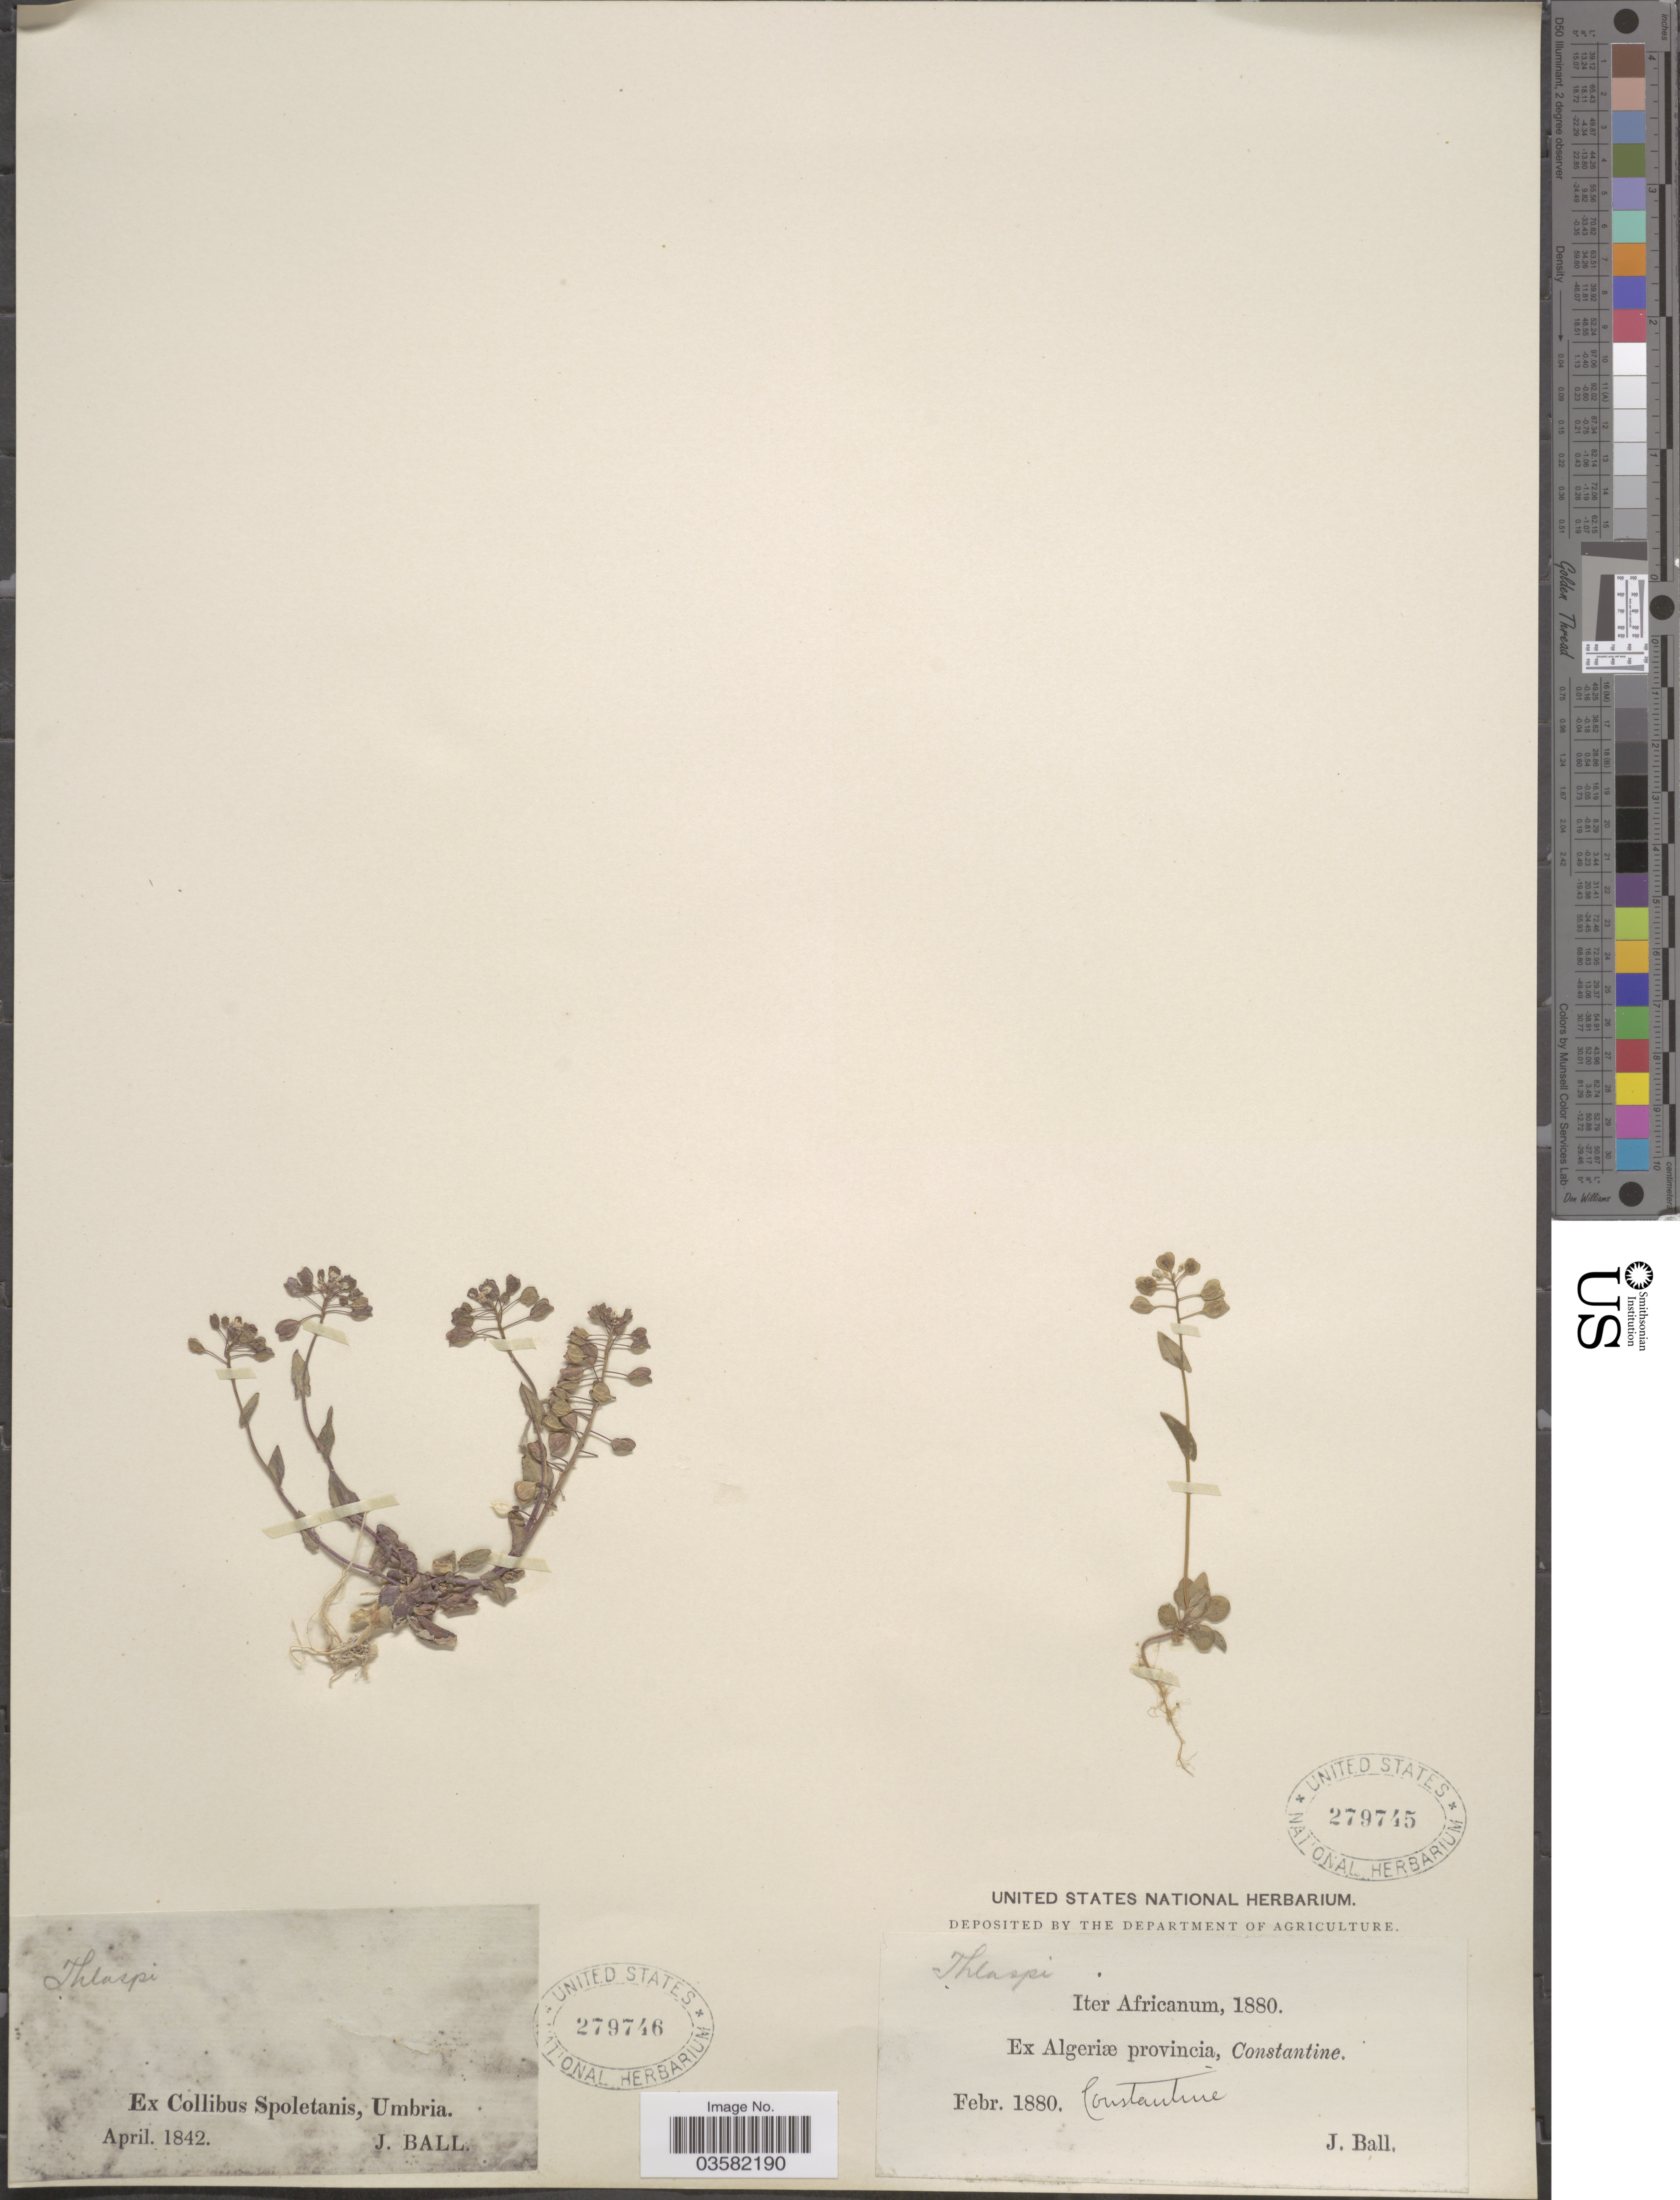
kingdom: Plantae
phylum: Tracheophyta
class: Magnoliopsida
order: Brassicales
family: Brassicaceae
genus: Thlaspi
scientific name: Thlaspi sp.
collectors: J. Ball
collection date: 1880-02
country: Algeria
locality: Ex Algeriæ provincia, Constantine.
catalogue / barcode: US 279745